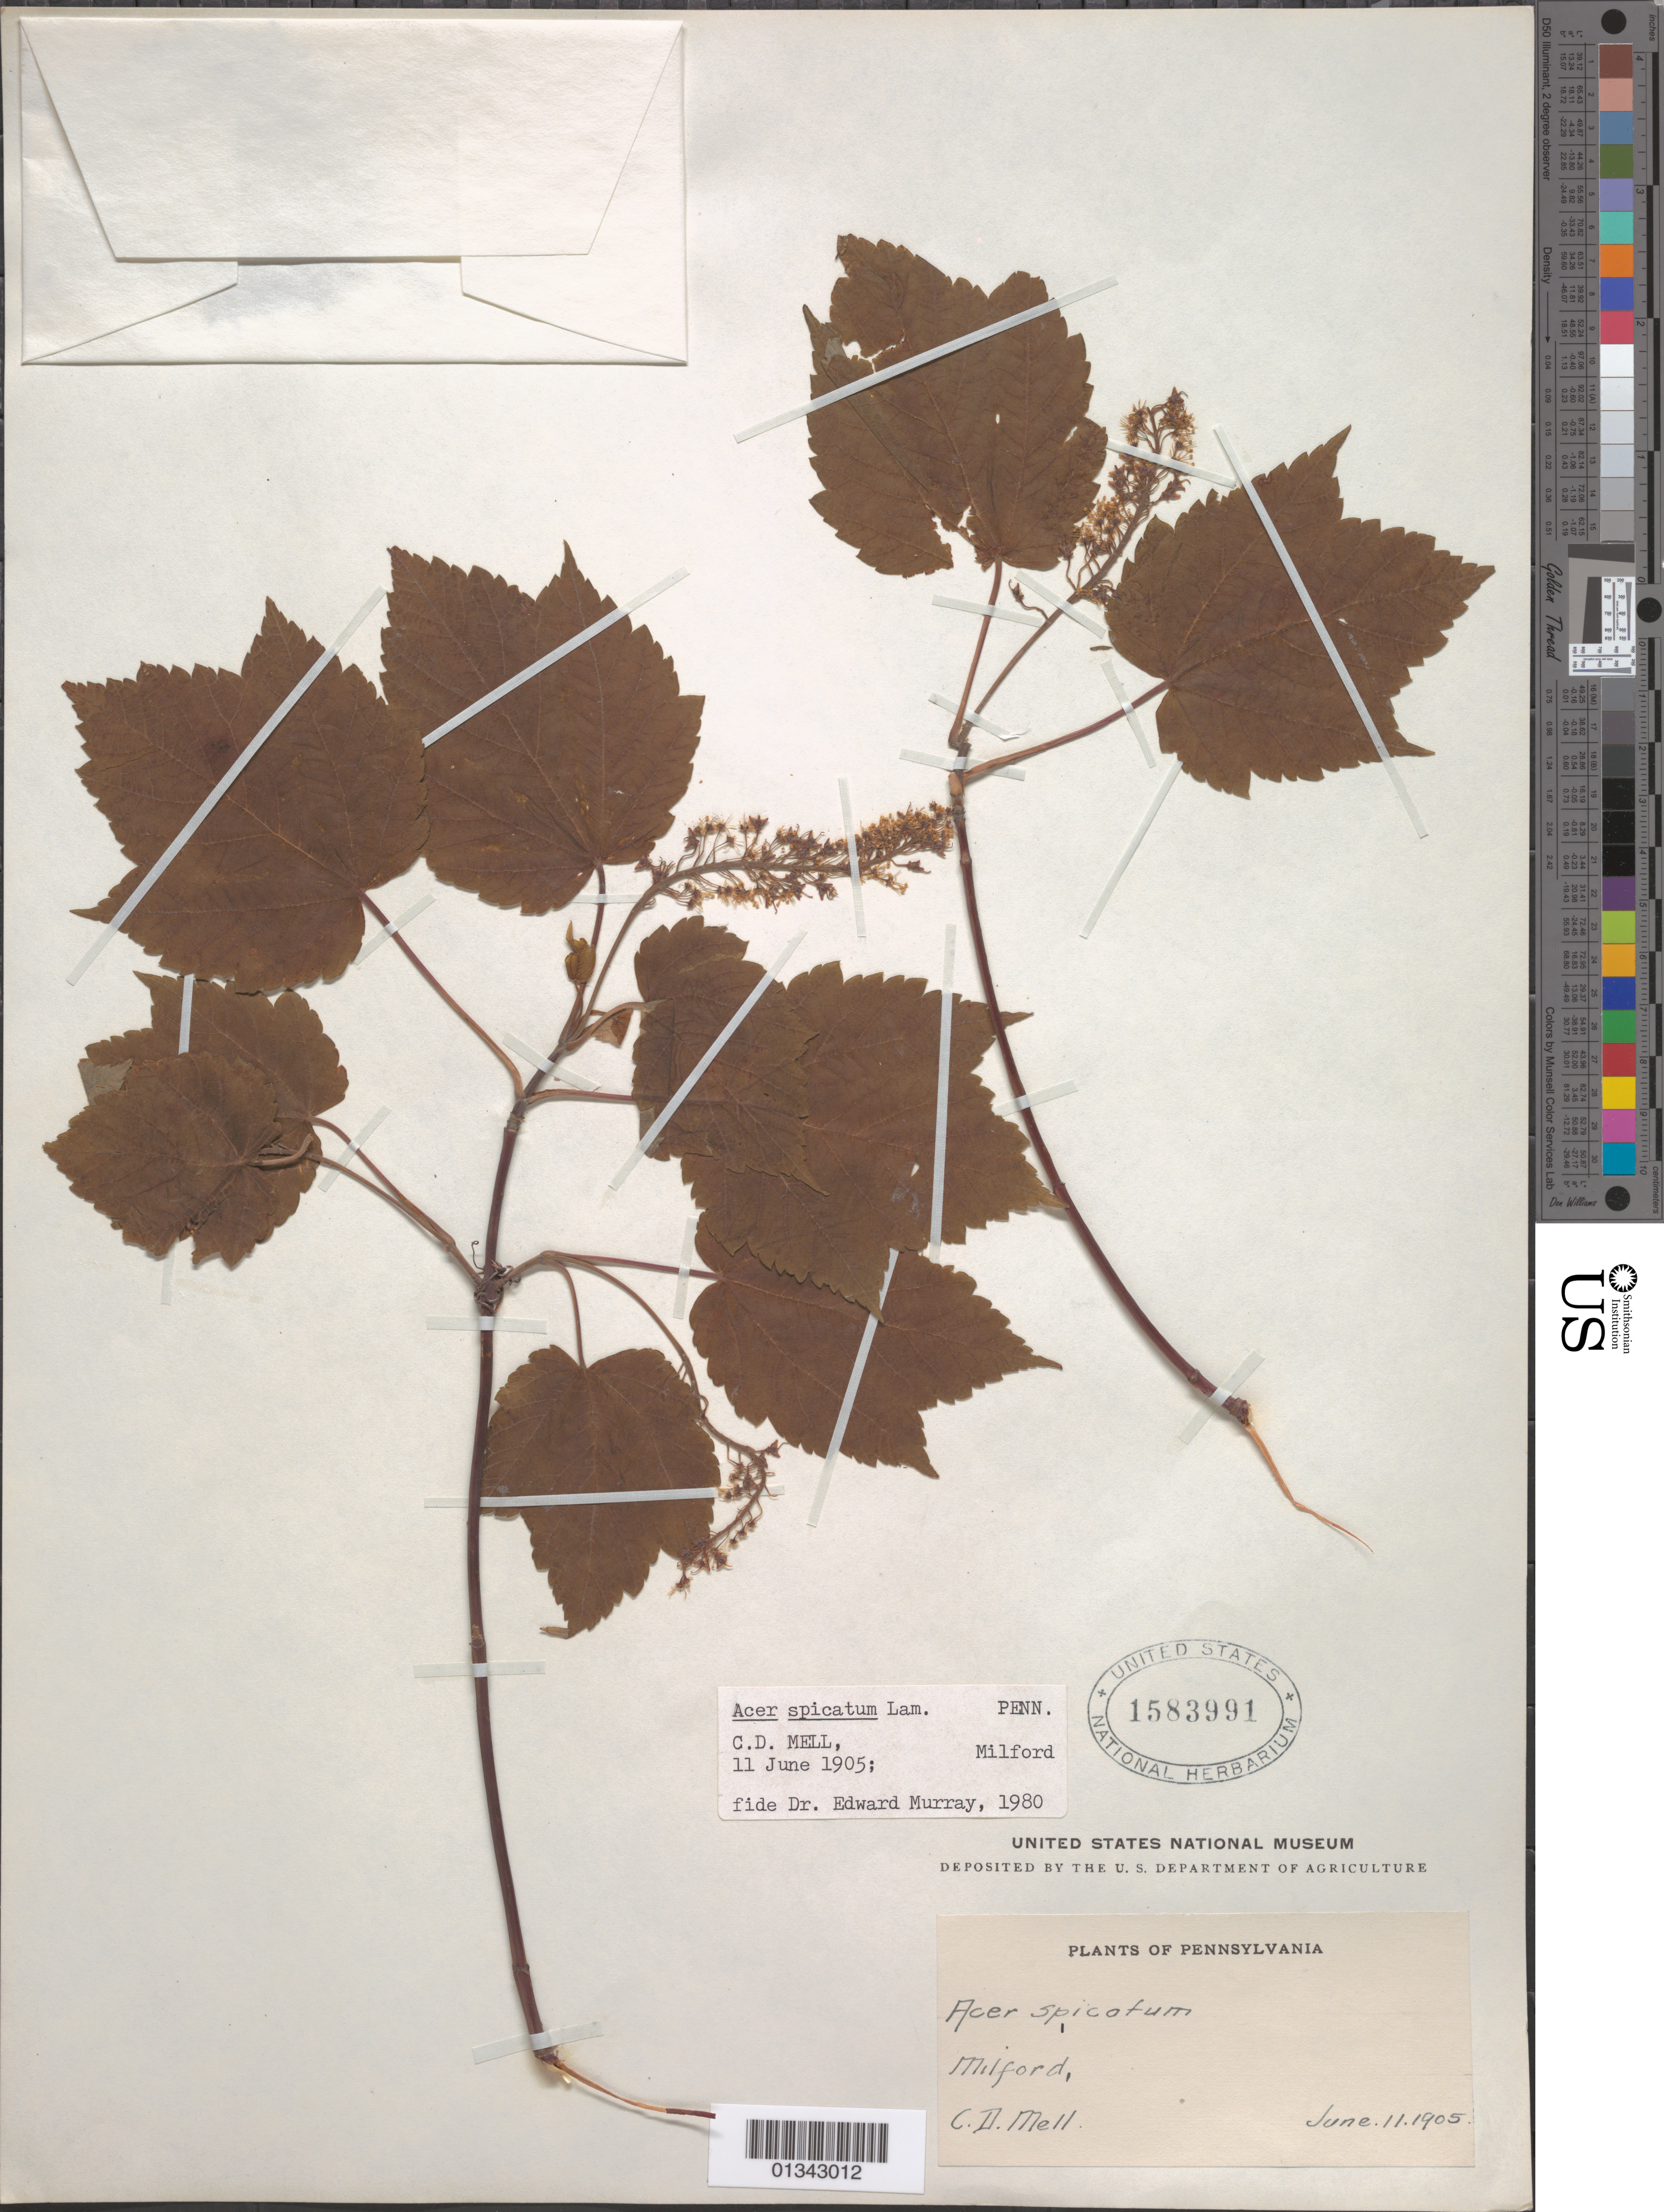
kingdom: Plantae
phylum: Tracheophyta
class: Magnoliopsida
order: Sapindales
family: Sapindaceae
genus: Acer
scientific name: Acer spicatum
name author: Lam.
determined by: Murray, Edward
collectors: C. D. Mell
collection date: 1905-06-11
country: United States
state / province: Pennsylvania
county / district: Pike County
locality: Milford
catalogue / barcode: US 1583991